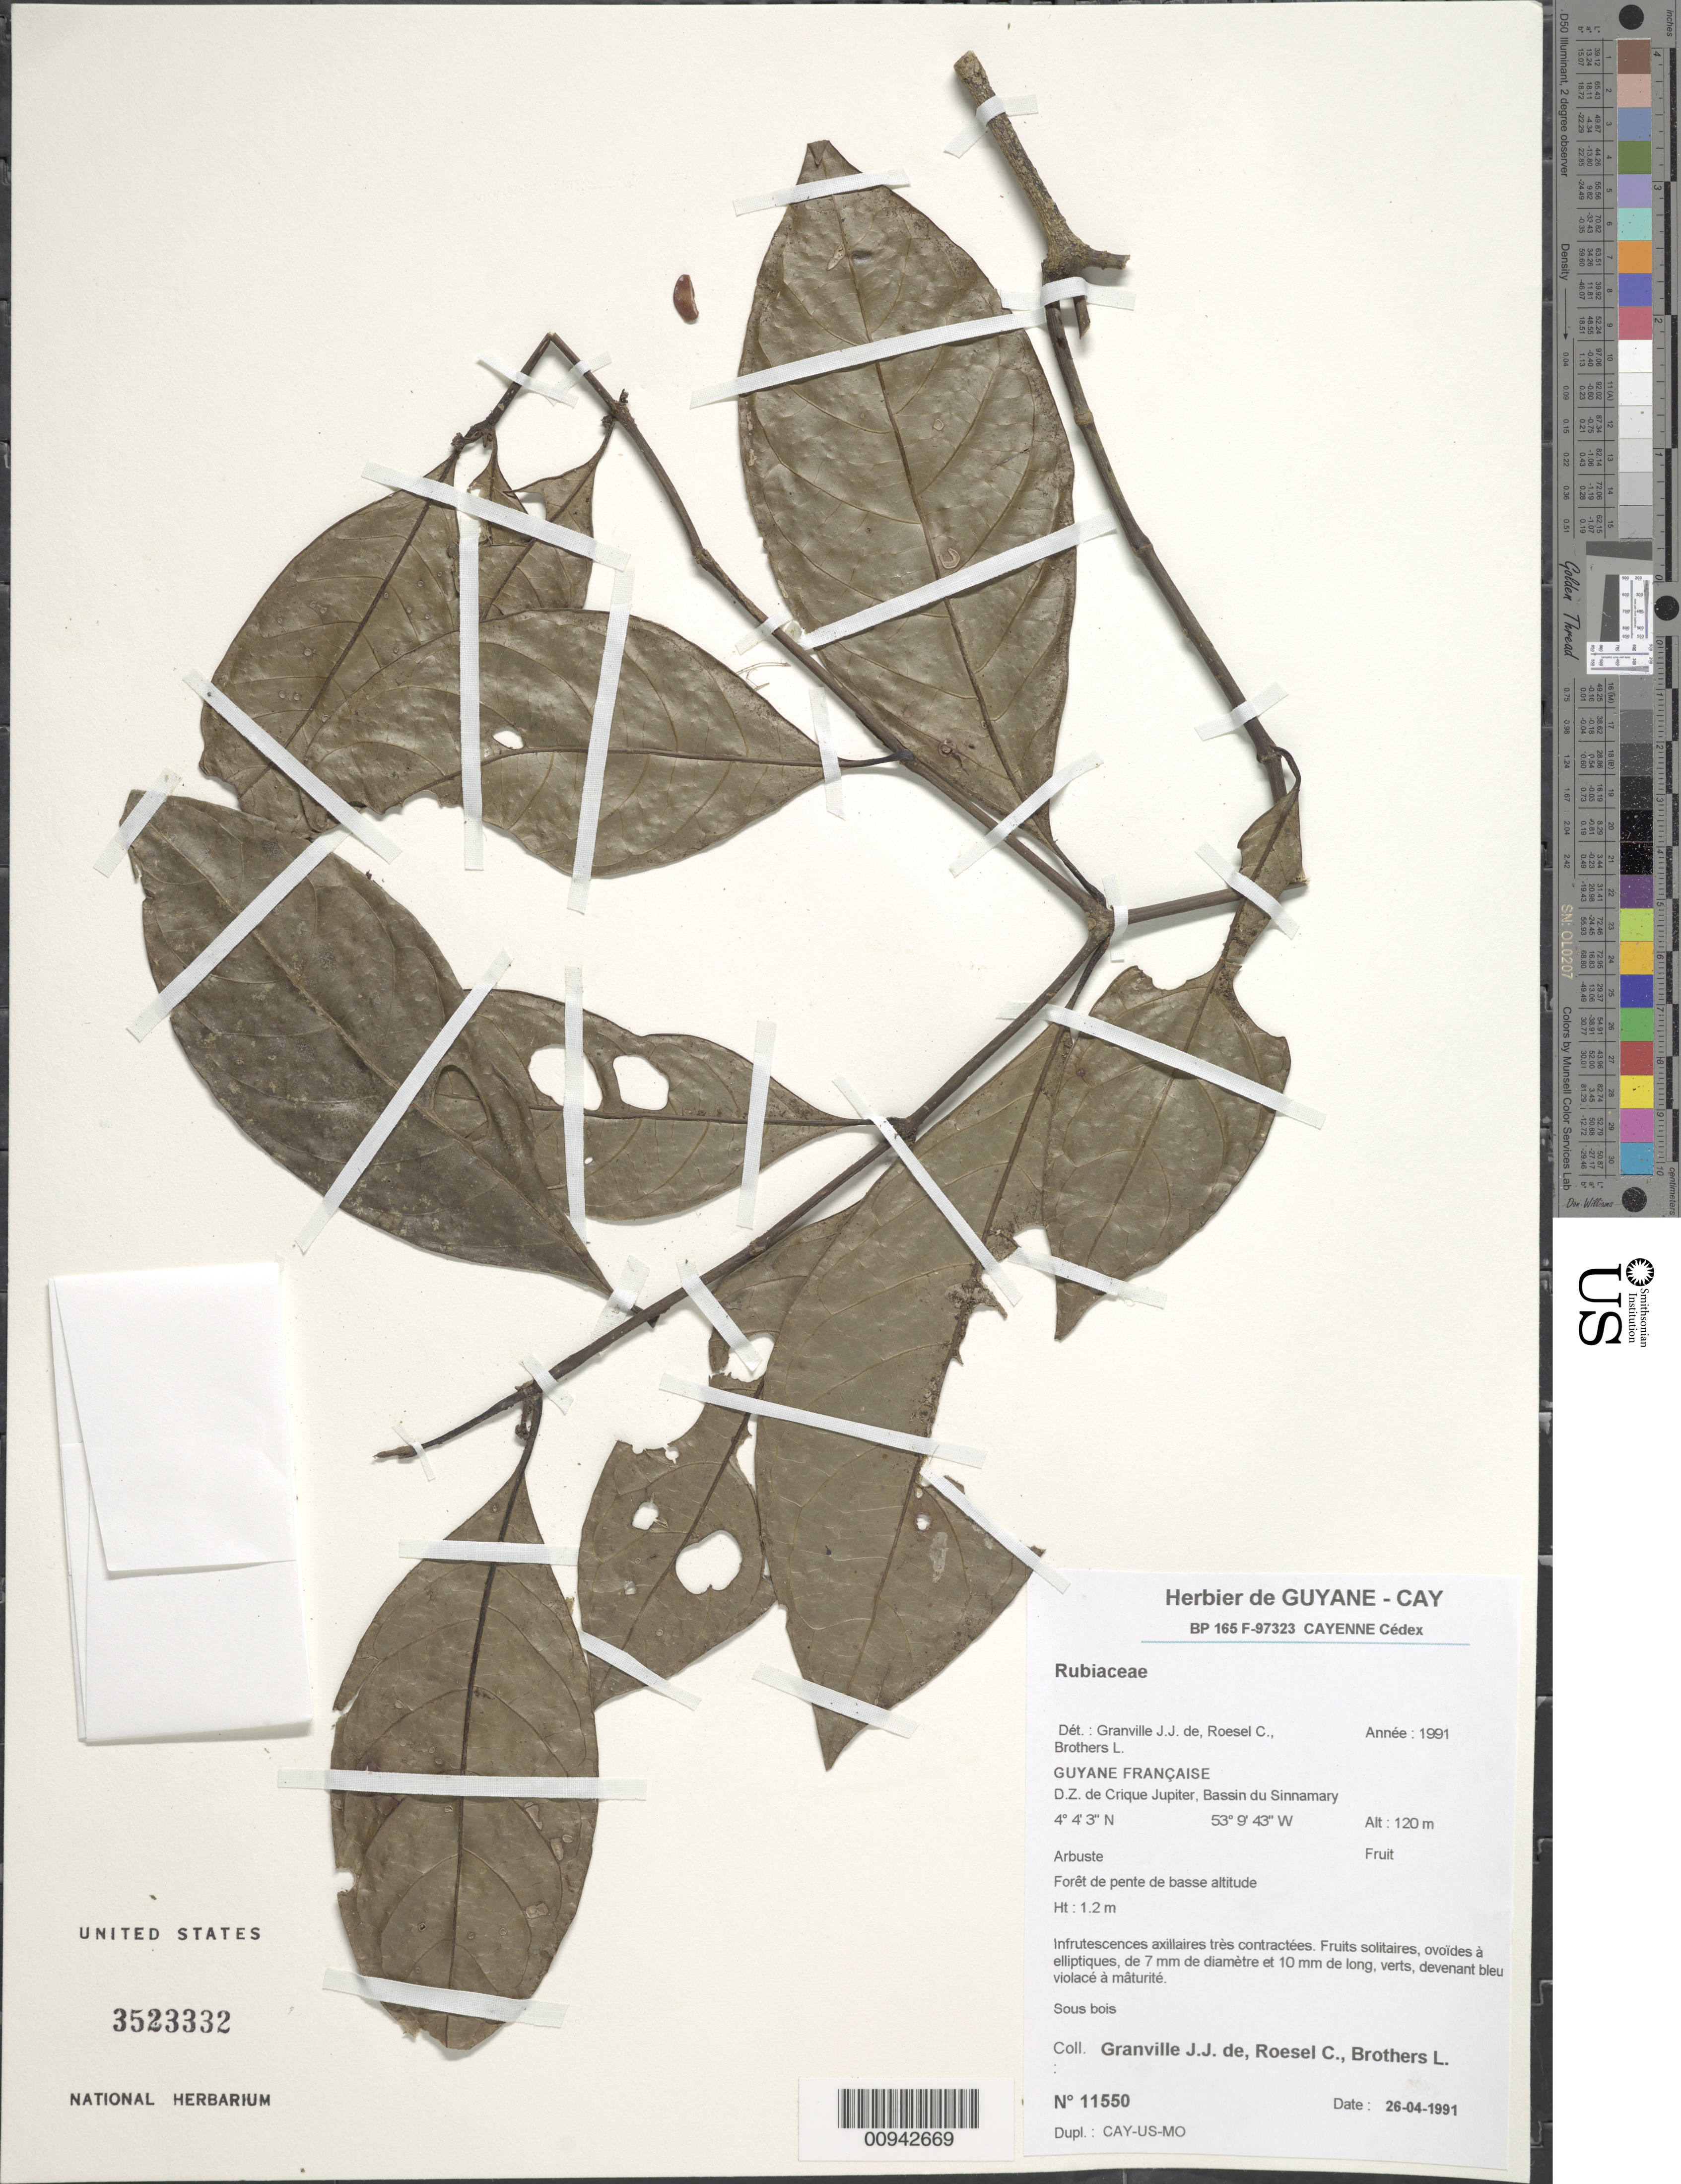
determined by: Granville, J. J.; Roesel, C. S.; Brothers, Leslie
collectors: J.-J. de Granville, C. S. Roesel & L. Brothers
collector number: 11550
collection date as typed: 26-Apr-91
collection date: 1991-04-26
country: French Guiana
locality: D.Z. de Crique Jupiter, Bassin du Sinnamary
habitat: Foret de pente de basse altitude. Sous bois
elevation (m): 120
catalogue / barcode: US 3523332